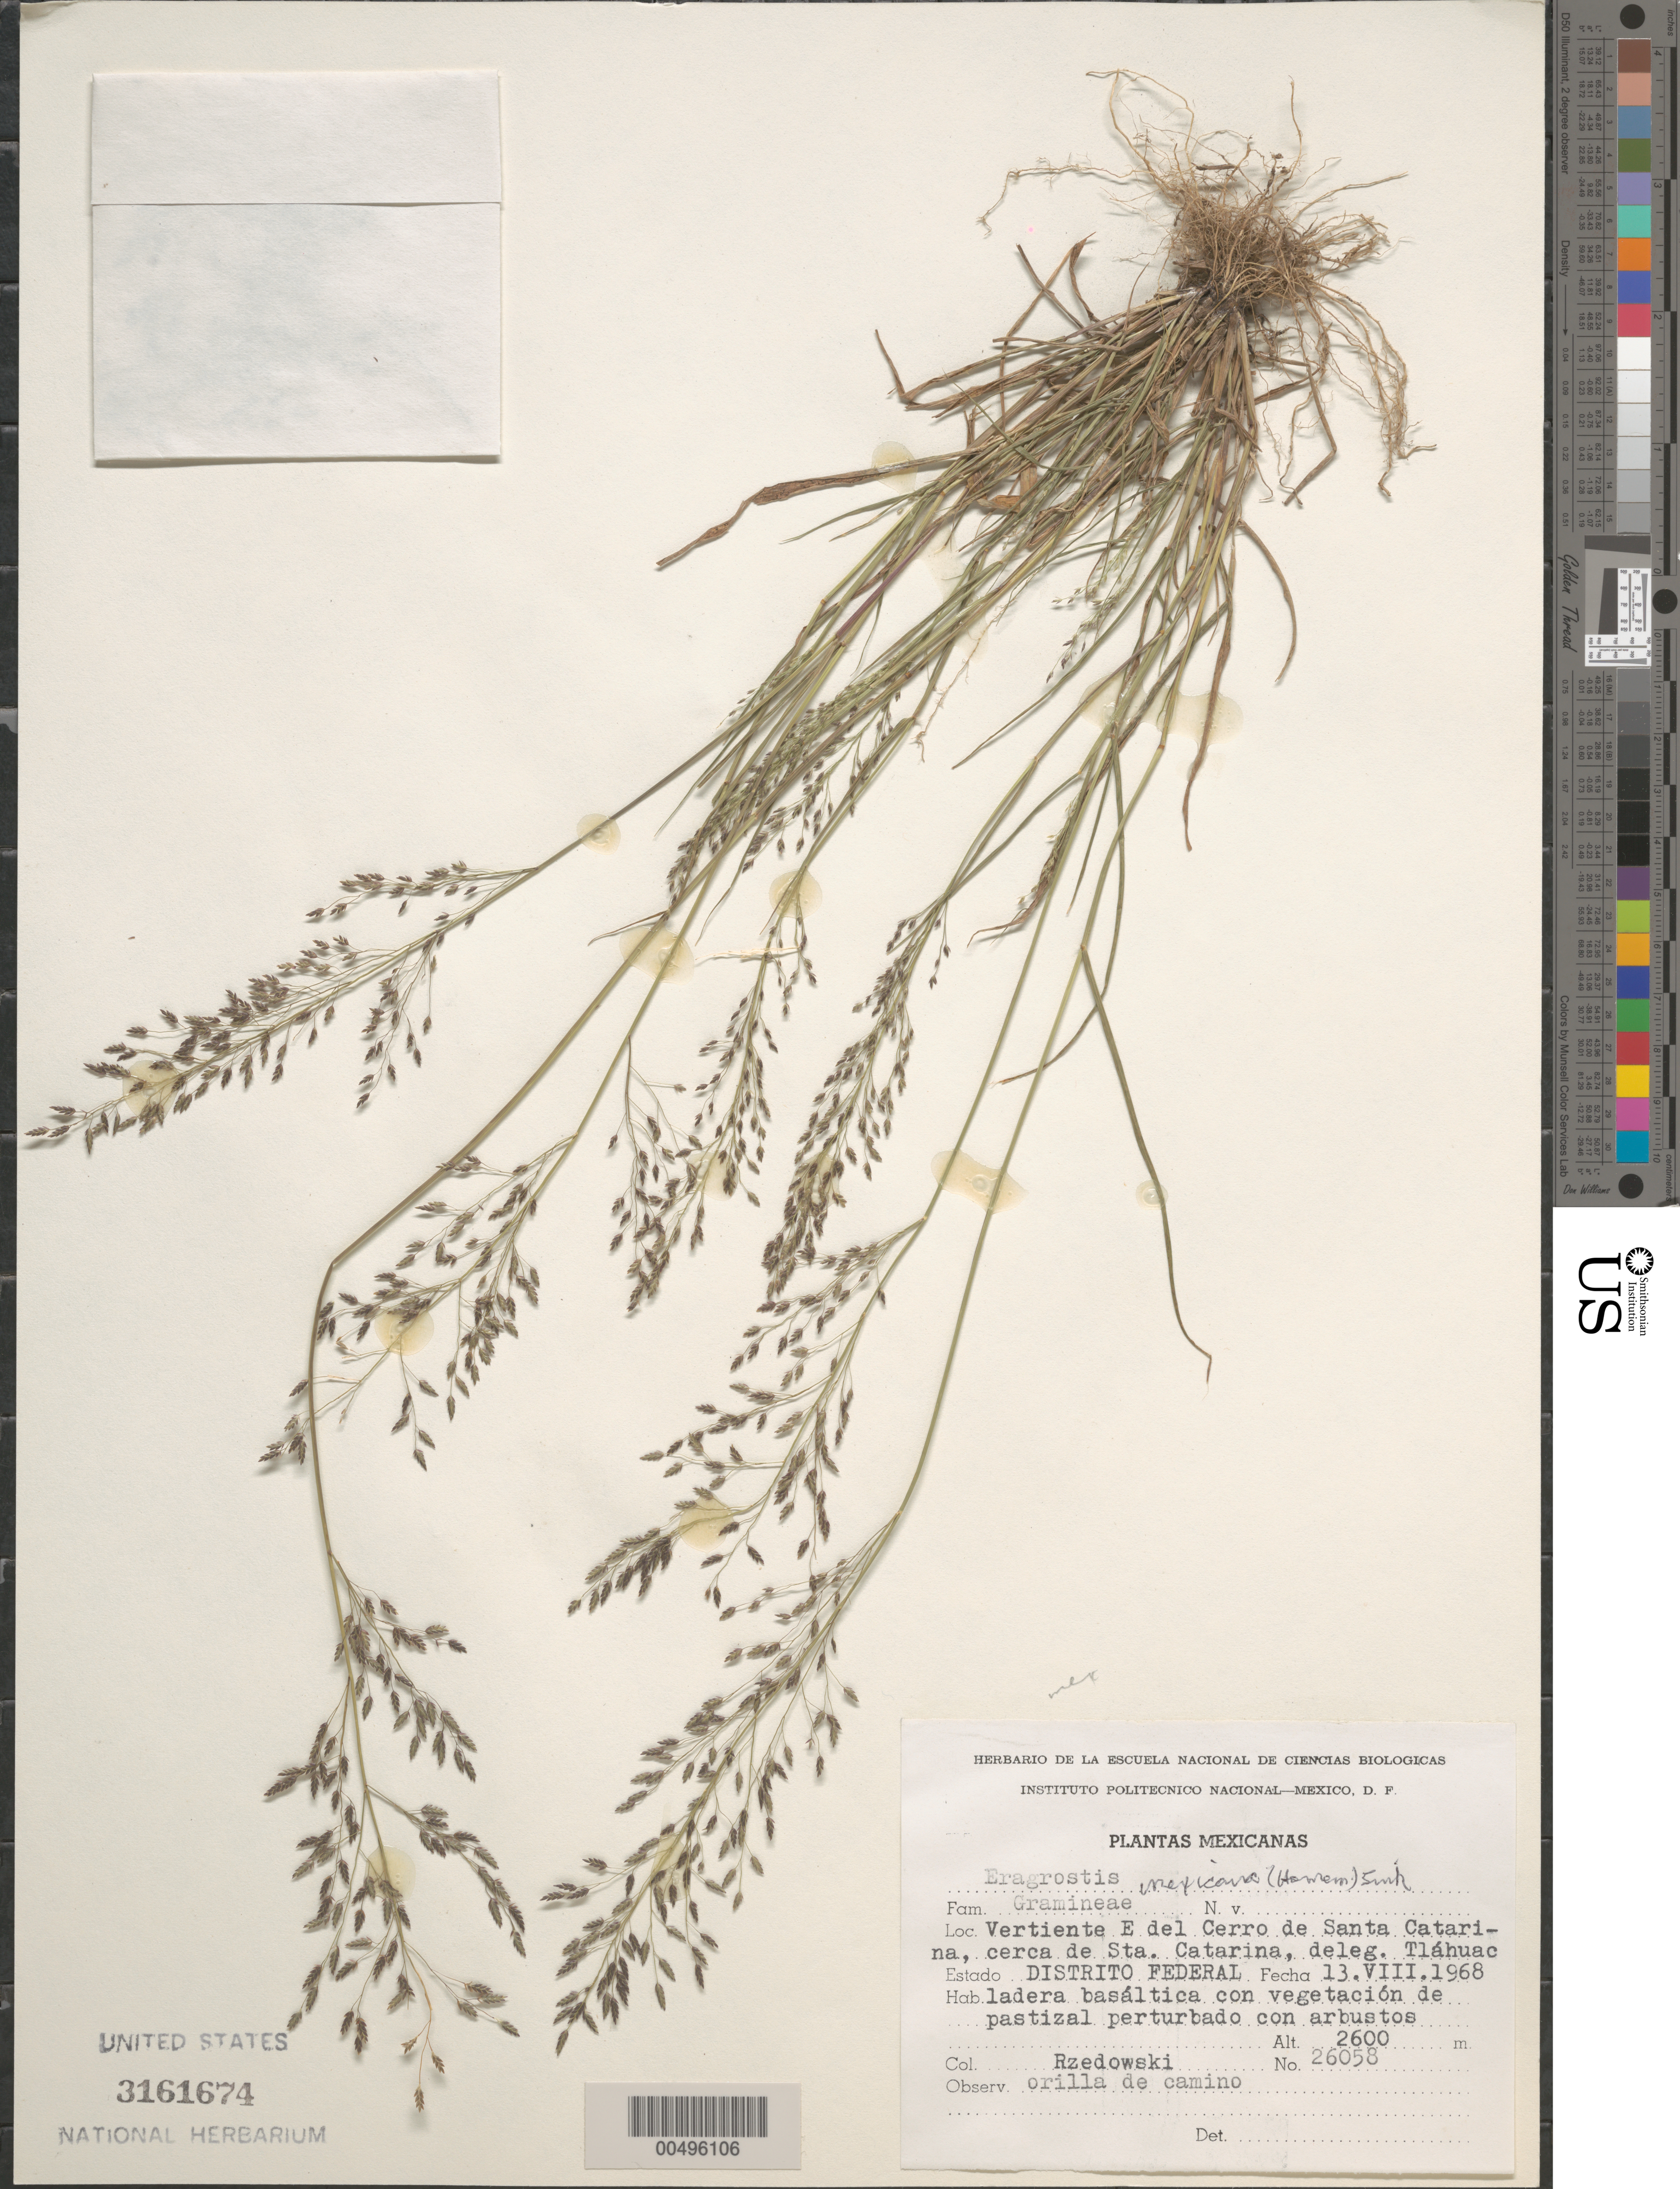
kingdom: Plantae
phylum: Tracheophyta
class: Liliopsida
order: Poales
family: Poaceae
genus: Eragrostis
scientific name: Eragrostis mexicana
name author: (Hornem.) Link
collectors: J. Rzedowski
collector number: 26058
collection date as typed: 13 Aug 1968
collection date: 1968-08-13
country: Mexico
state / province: Distrito Federal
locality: Vertiente E del Cerro de Santa Catarina, cerca de Sta. Catarina, deleg. Tláhuac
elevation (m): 2600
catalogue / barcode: US 3161674